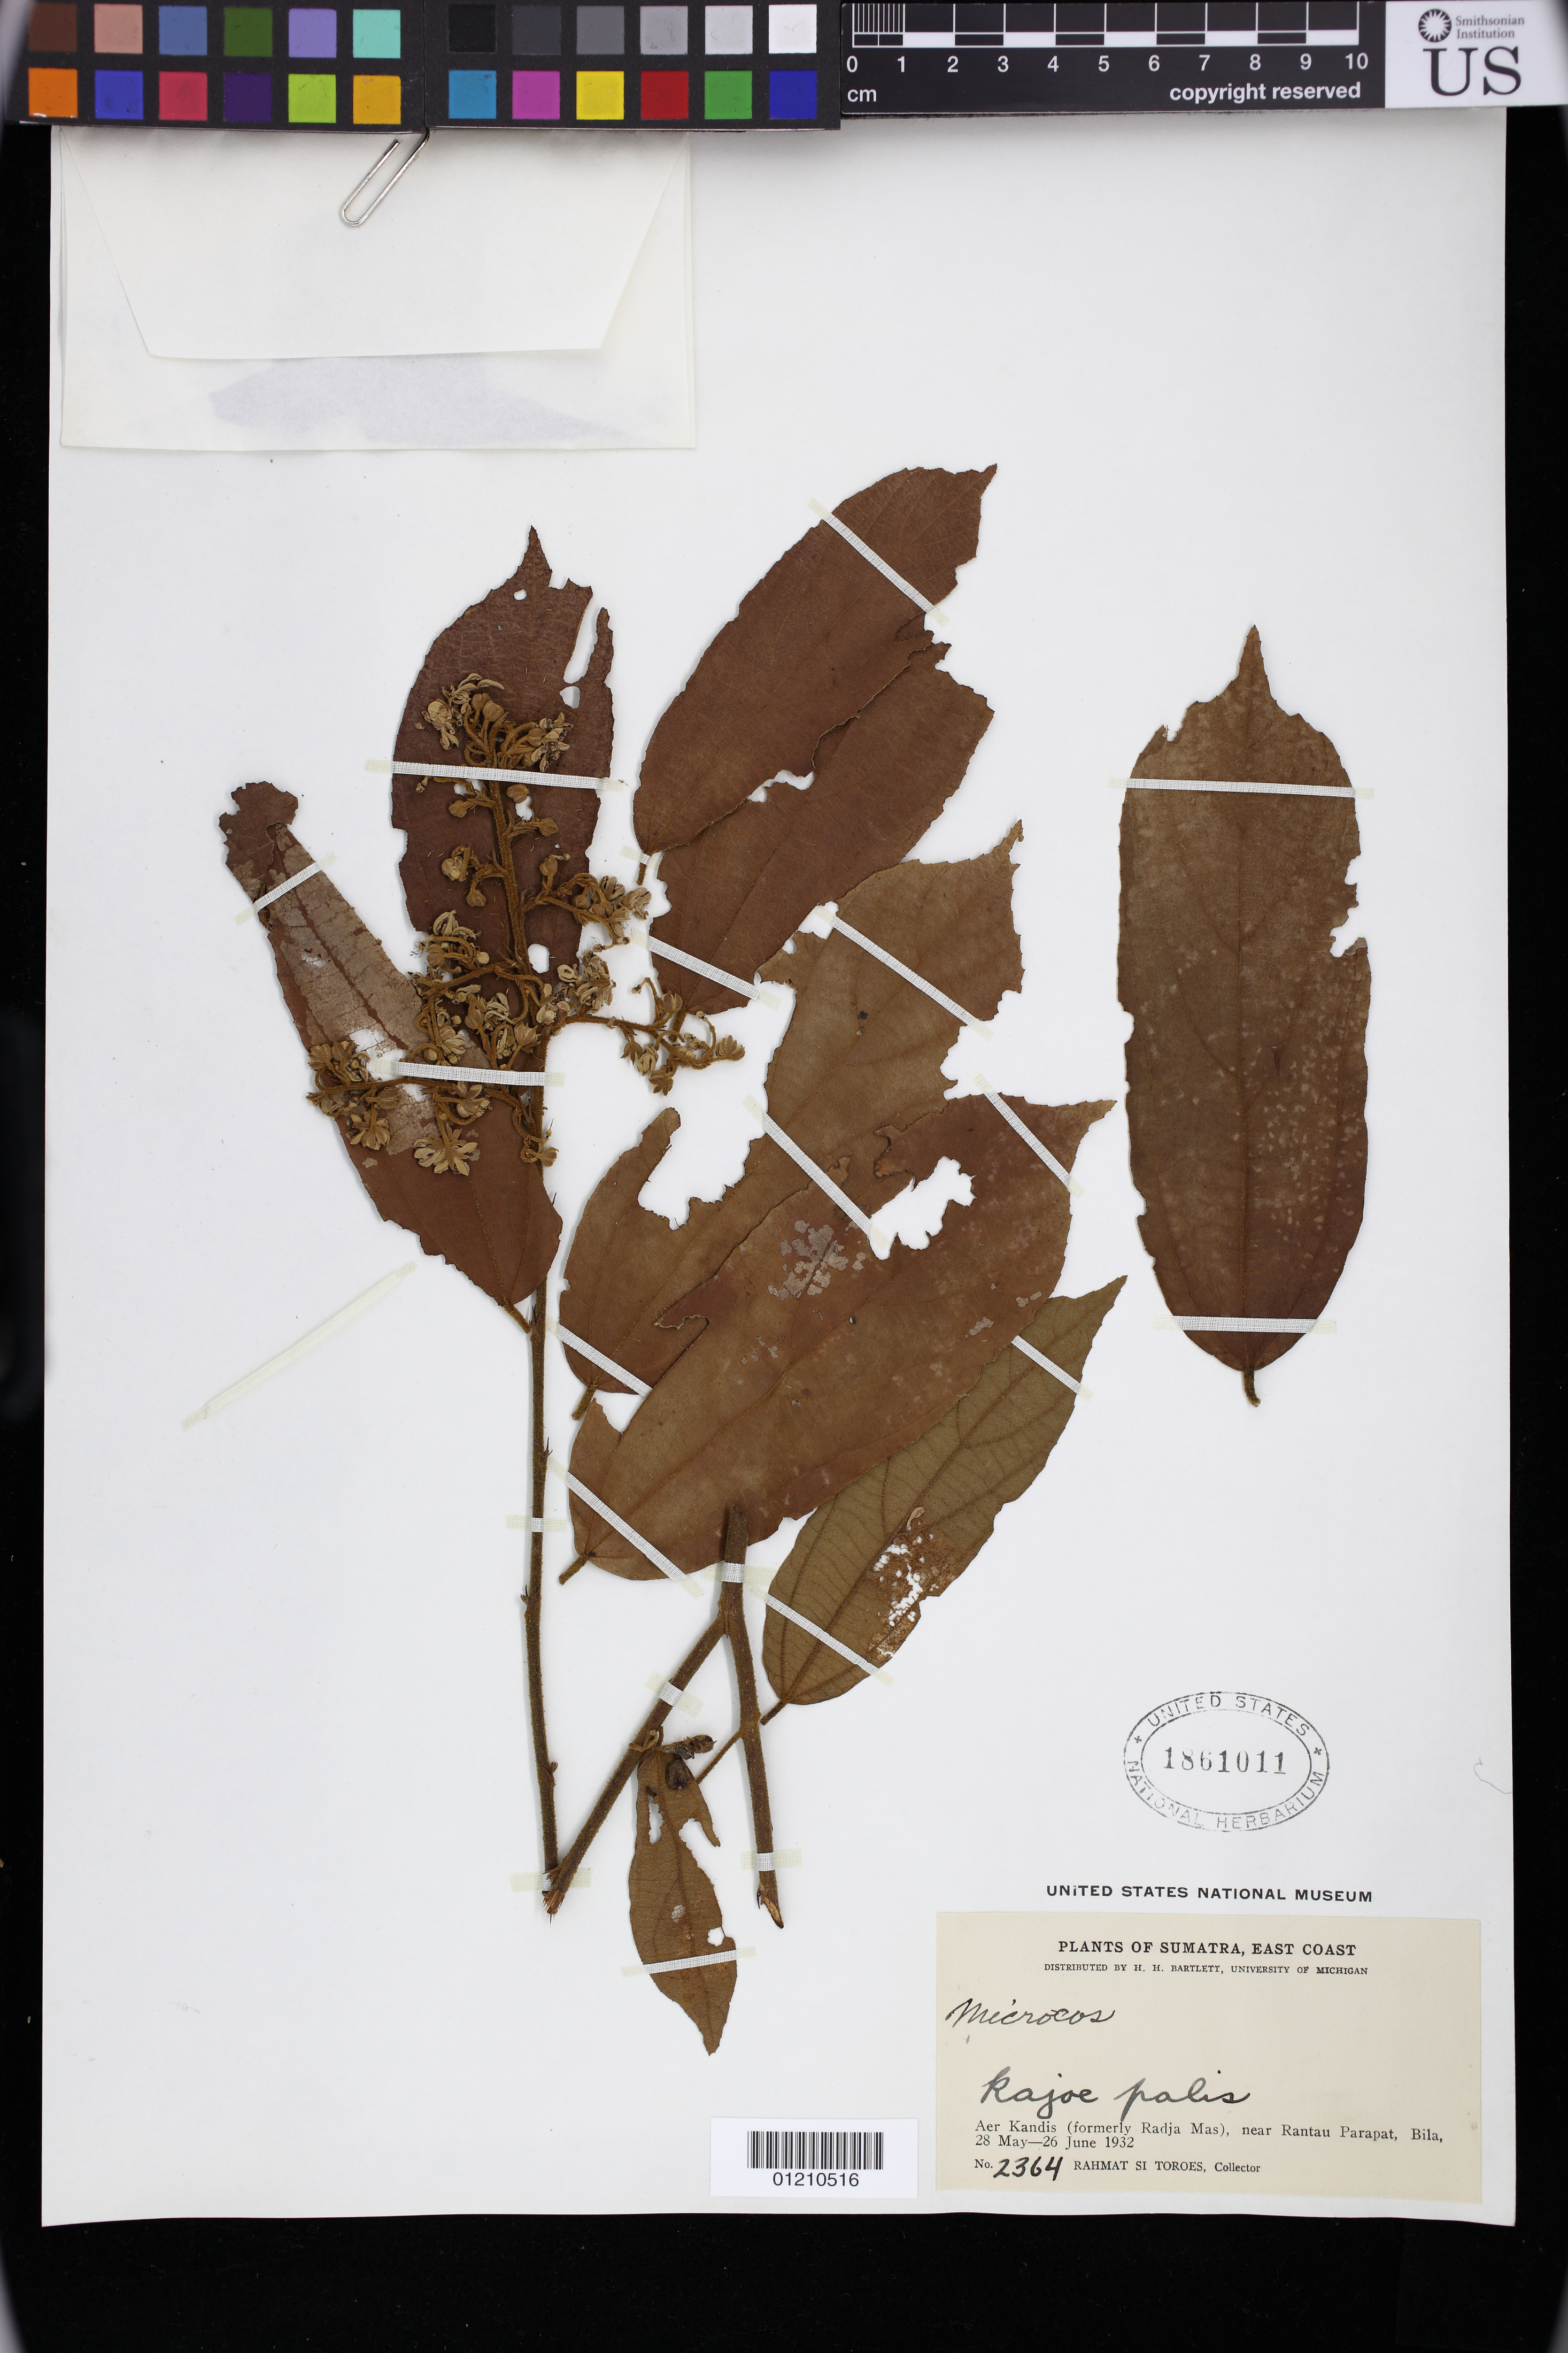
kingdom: Plantae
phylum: Tracheophyta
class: Magnoliopsida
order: Malvales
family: Malvaceae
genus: Microcos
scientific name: Microcos sp.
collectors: Rahmat Si Boeea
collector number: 2364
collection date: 1932-05-28/1932-06-26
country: Indonesia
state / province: Sumatra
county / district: Sumatera Utara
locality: Are Kandis (formerly Radja Mas) near Rantau Parapat, Bila.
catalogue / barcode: US 1861011